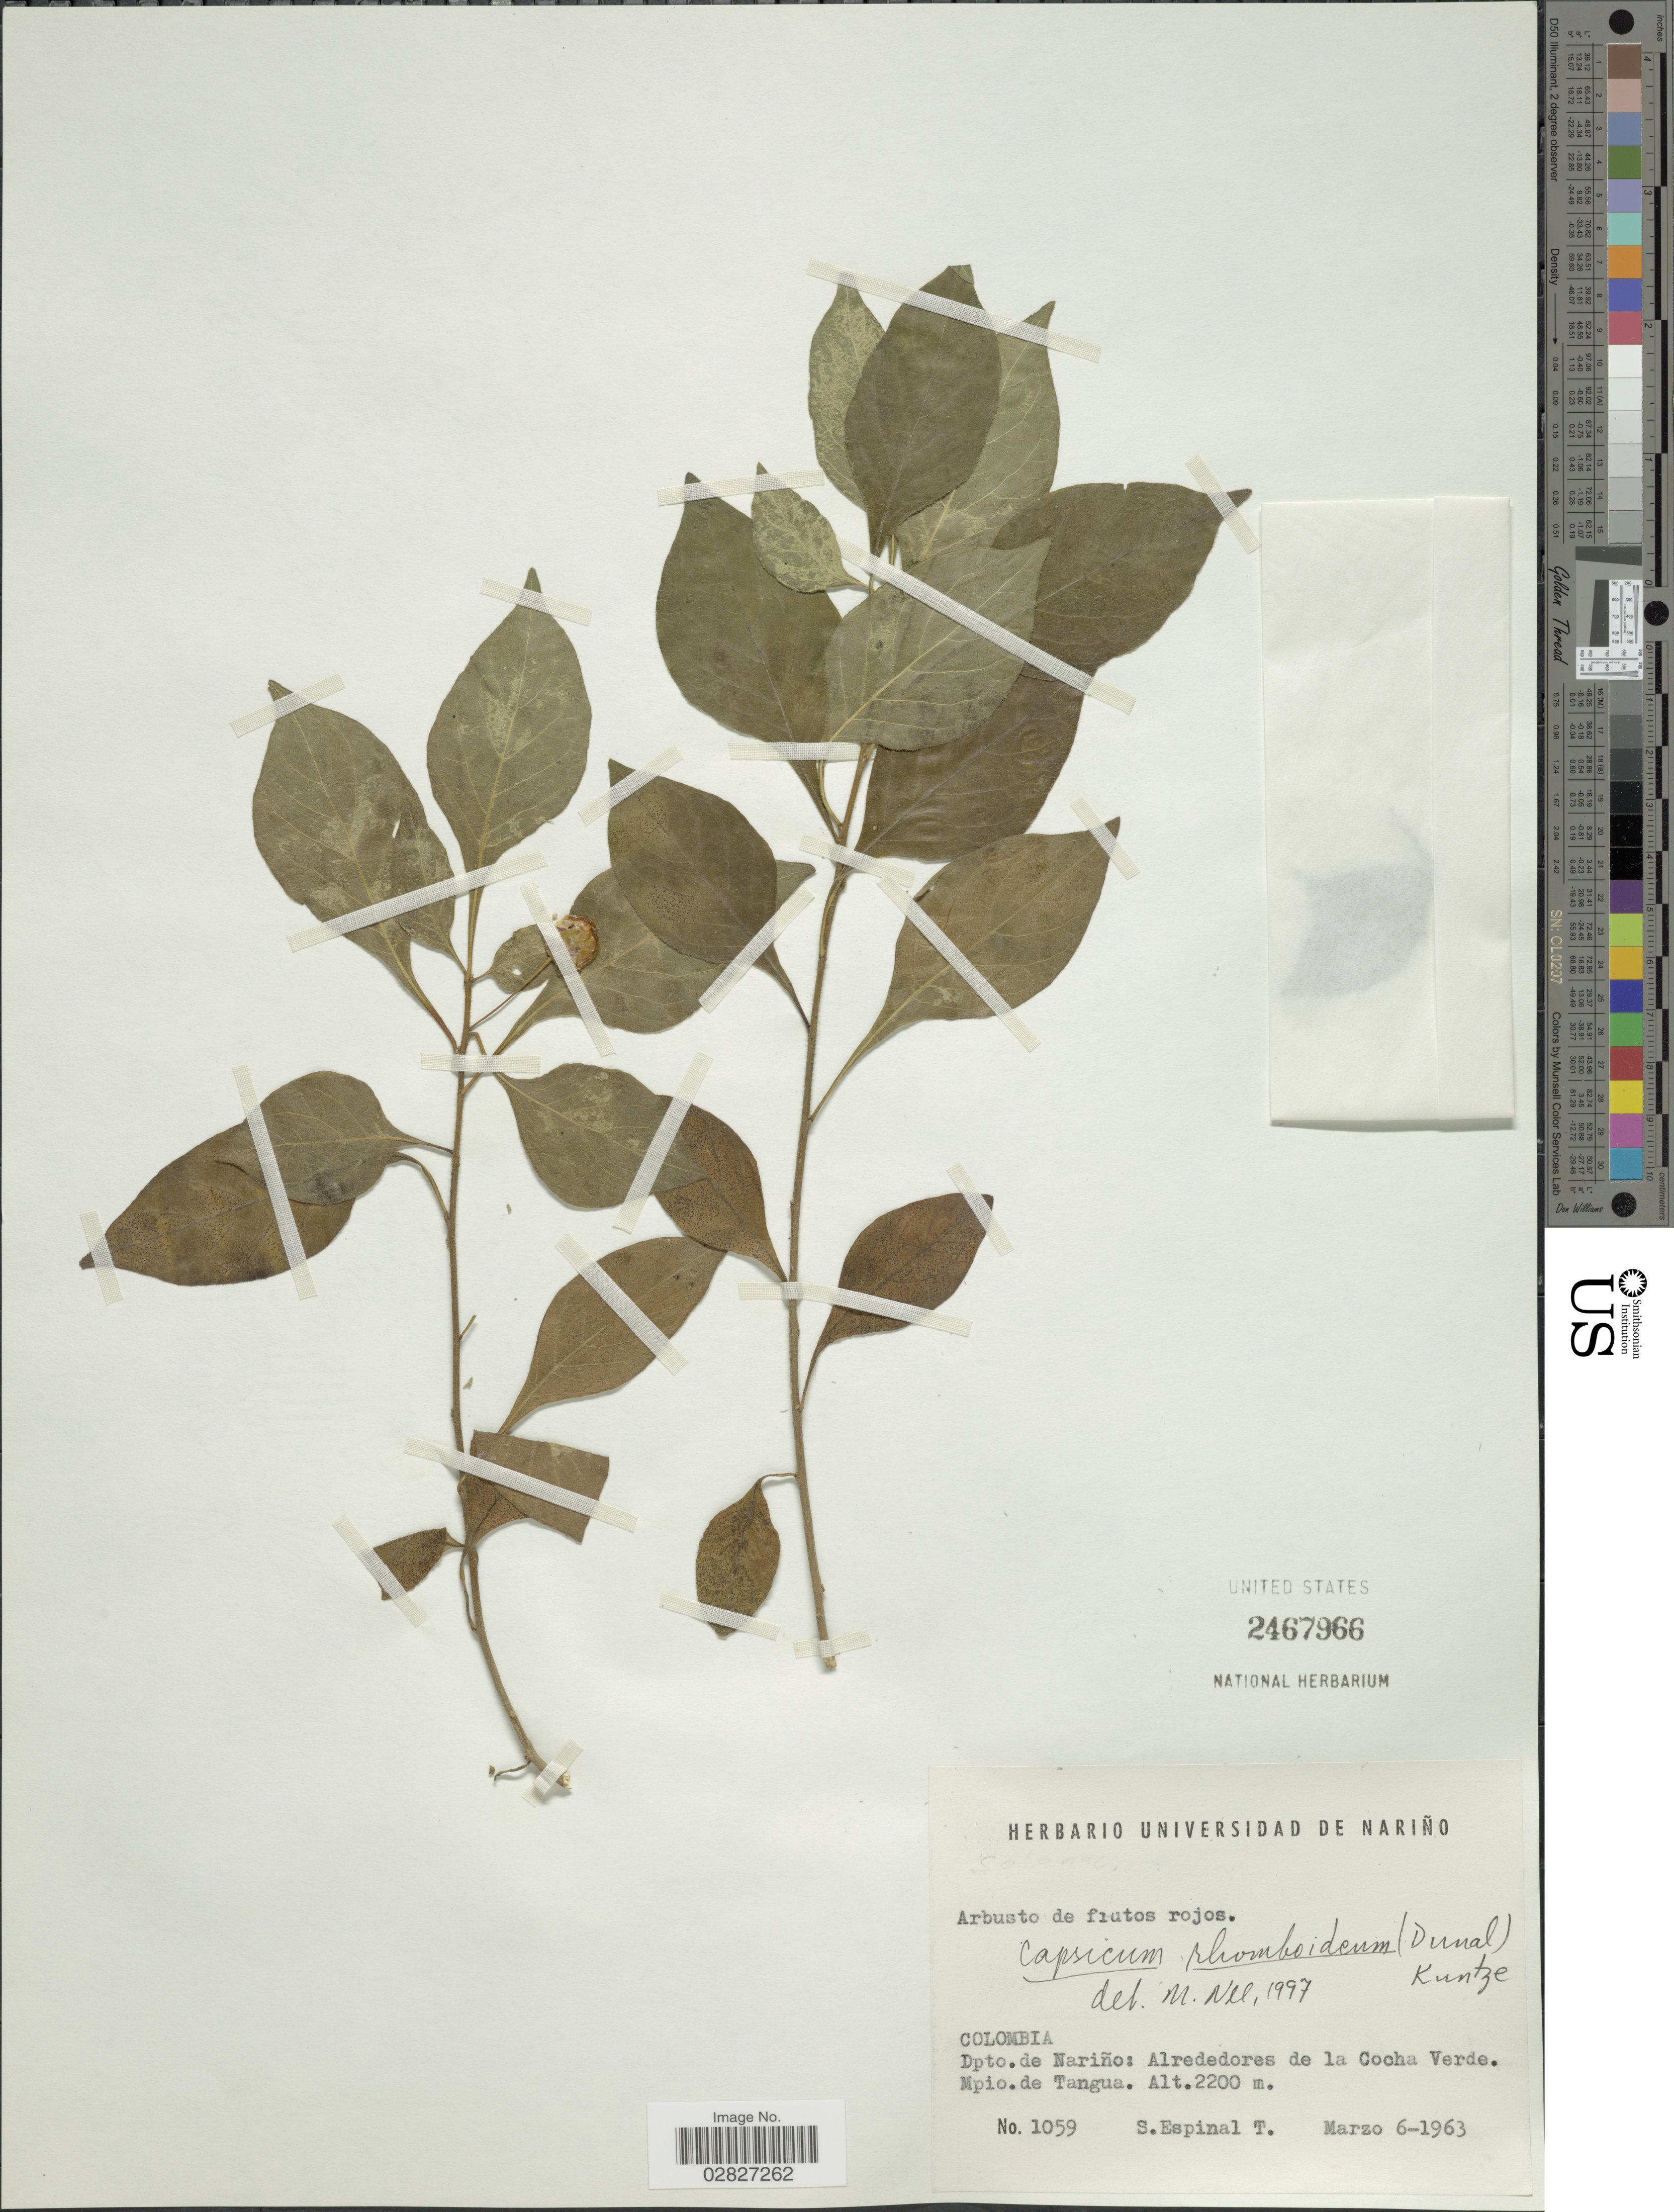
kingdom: Plantae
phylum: Tracheophyta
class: Magnoliopsida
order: Solanales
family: Solanaceae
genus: Capsicum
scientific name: Capsicum rhomboideum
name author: (Humb. & Bonpl. ex Dunal) Kuntze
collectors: S. T. Espinal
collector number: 1059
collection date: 1963-03-06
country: Colombia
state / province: Nariño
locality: Dpto. de Nariño: Alrededores de la Cocha Verde. Mpio. de Tangua.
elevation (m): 2200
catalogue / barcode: US 2467966